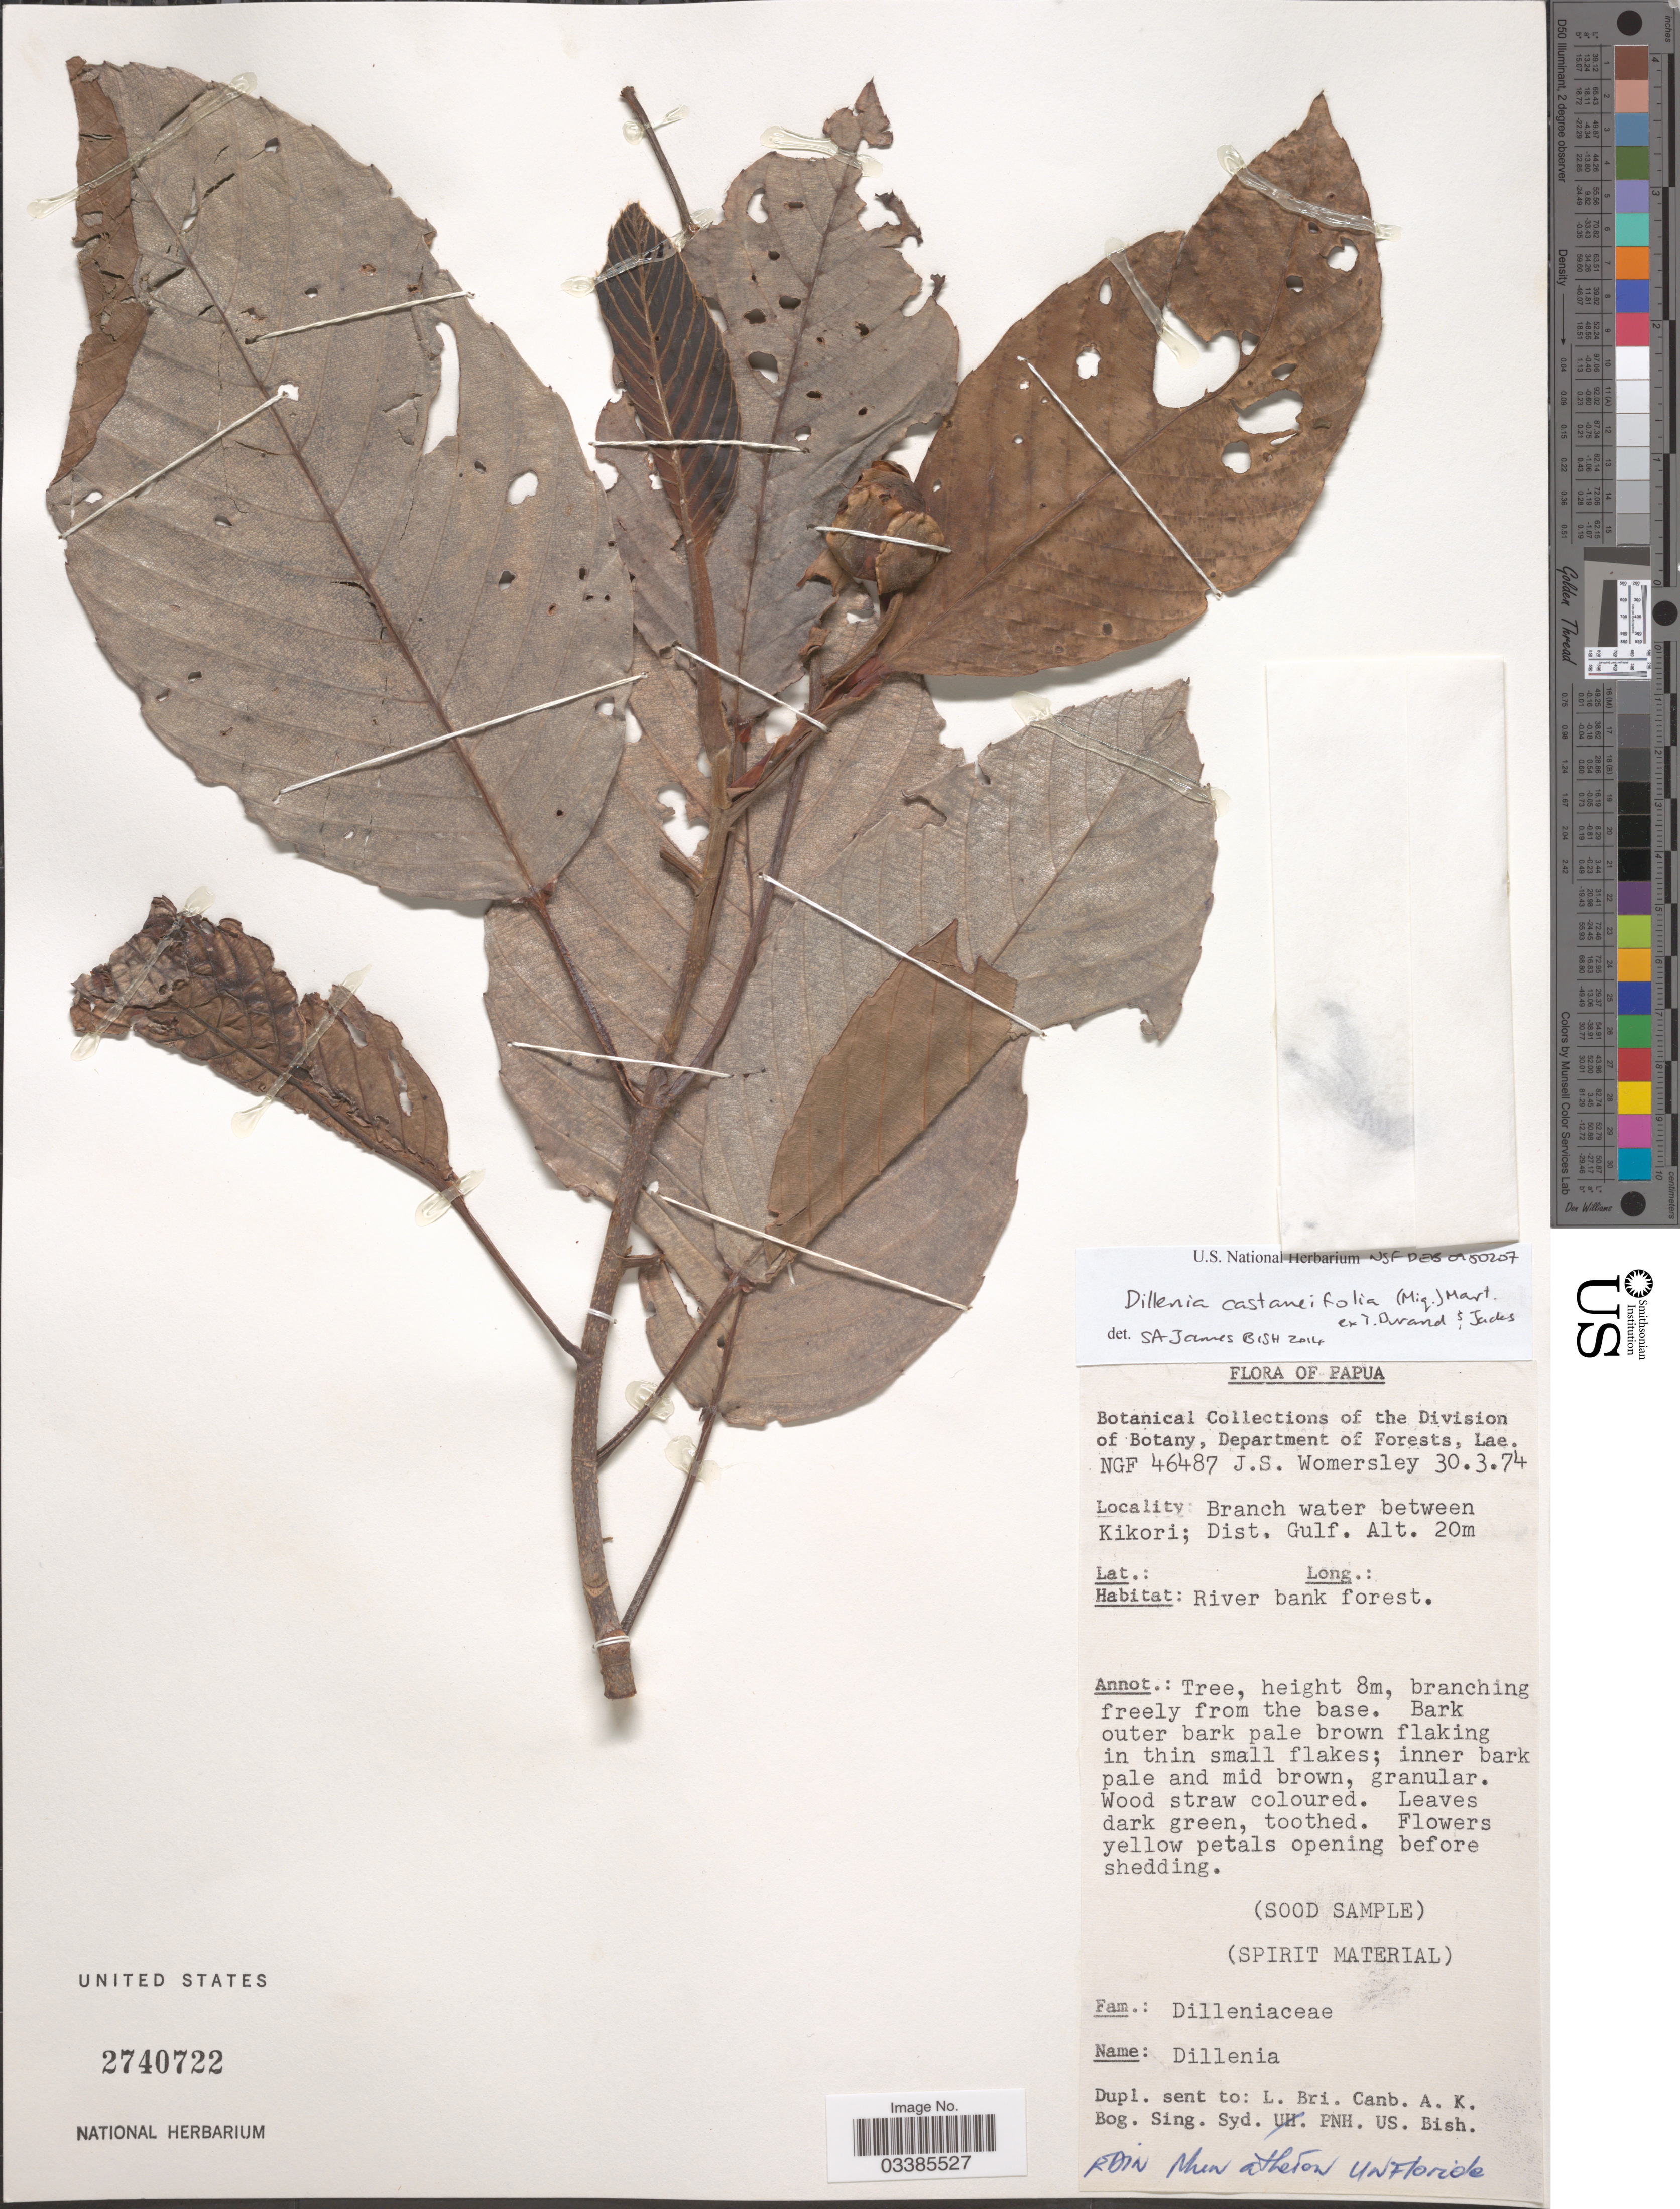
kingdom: Plantae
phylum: Tracheophyta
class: Magnoliopsida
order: Dilleniales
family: Dilleniaceae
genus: Dillenia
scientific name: Dillenia castaneifolia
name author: Martelli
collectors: J. S. Womersley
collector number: NGF 46487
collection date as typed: Transcribed d/m/y: 30/3/74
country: Papua New Guinea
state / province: Gulf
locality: Papua. Branch water between Kikori; Dist. Gulf.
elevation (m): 20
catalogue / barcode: US 2740722